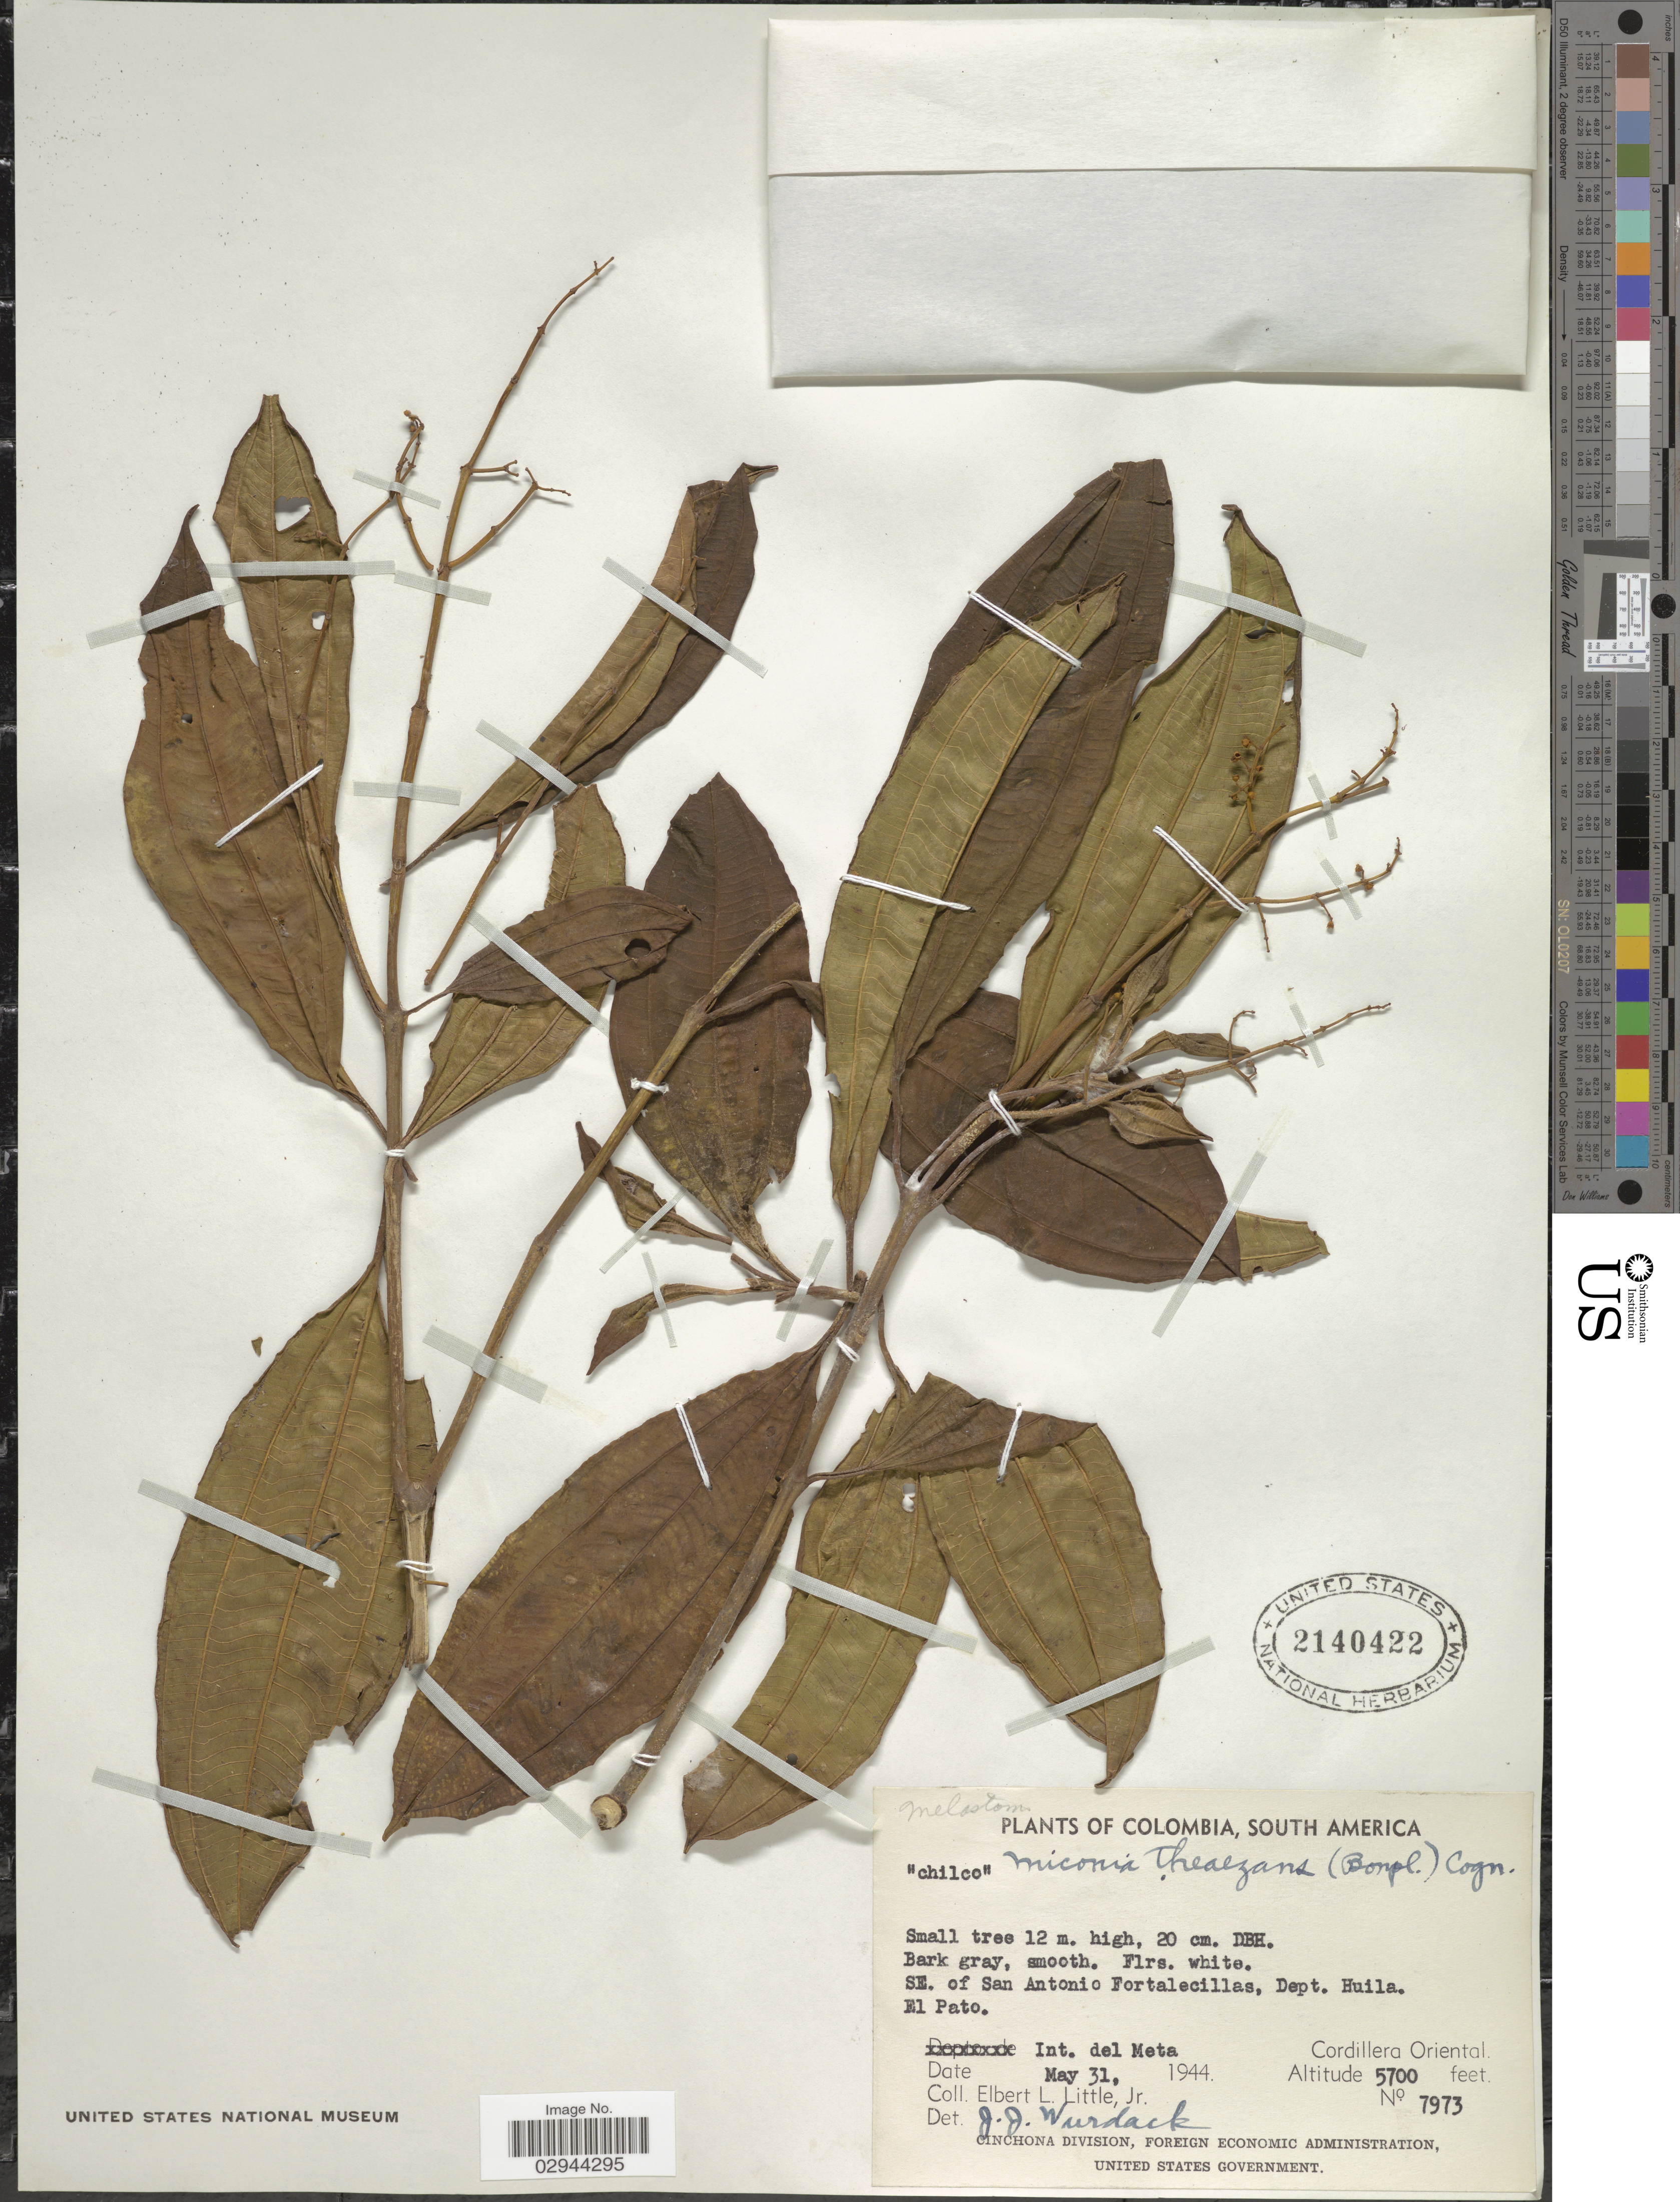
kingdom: Plantae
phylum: Tracheophyta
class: Magnoliopsida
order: Myrtales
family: Melastomataceae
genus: Miconia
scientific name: Miconia theizans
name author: (Bonpl.) Cogn.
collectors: E. L. Little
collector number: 7973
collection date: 1944-05-31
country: Colombia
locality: SE. of San Antonio Fortalecillas, Dept. Huila, El Pato, Int. del Meta, Cordillera Oriental.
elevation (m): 1737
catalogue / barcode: US 2140422